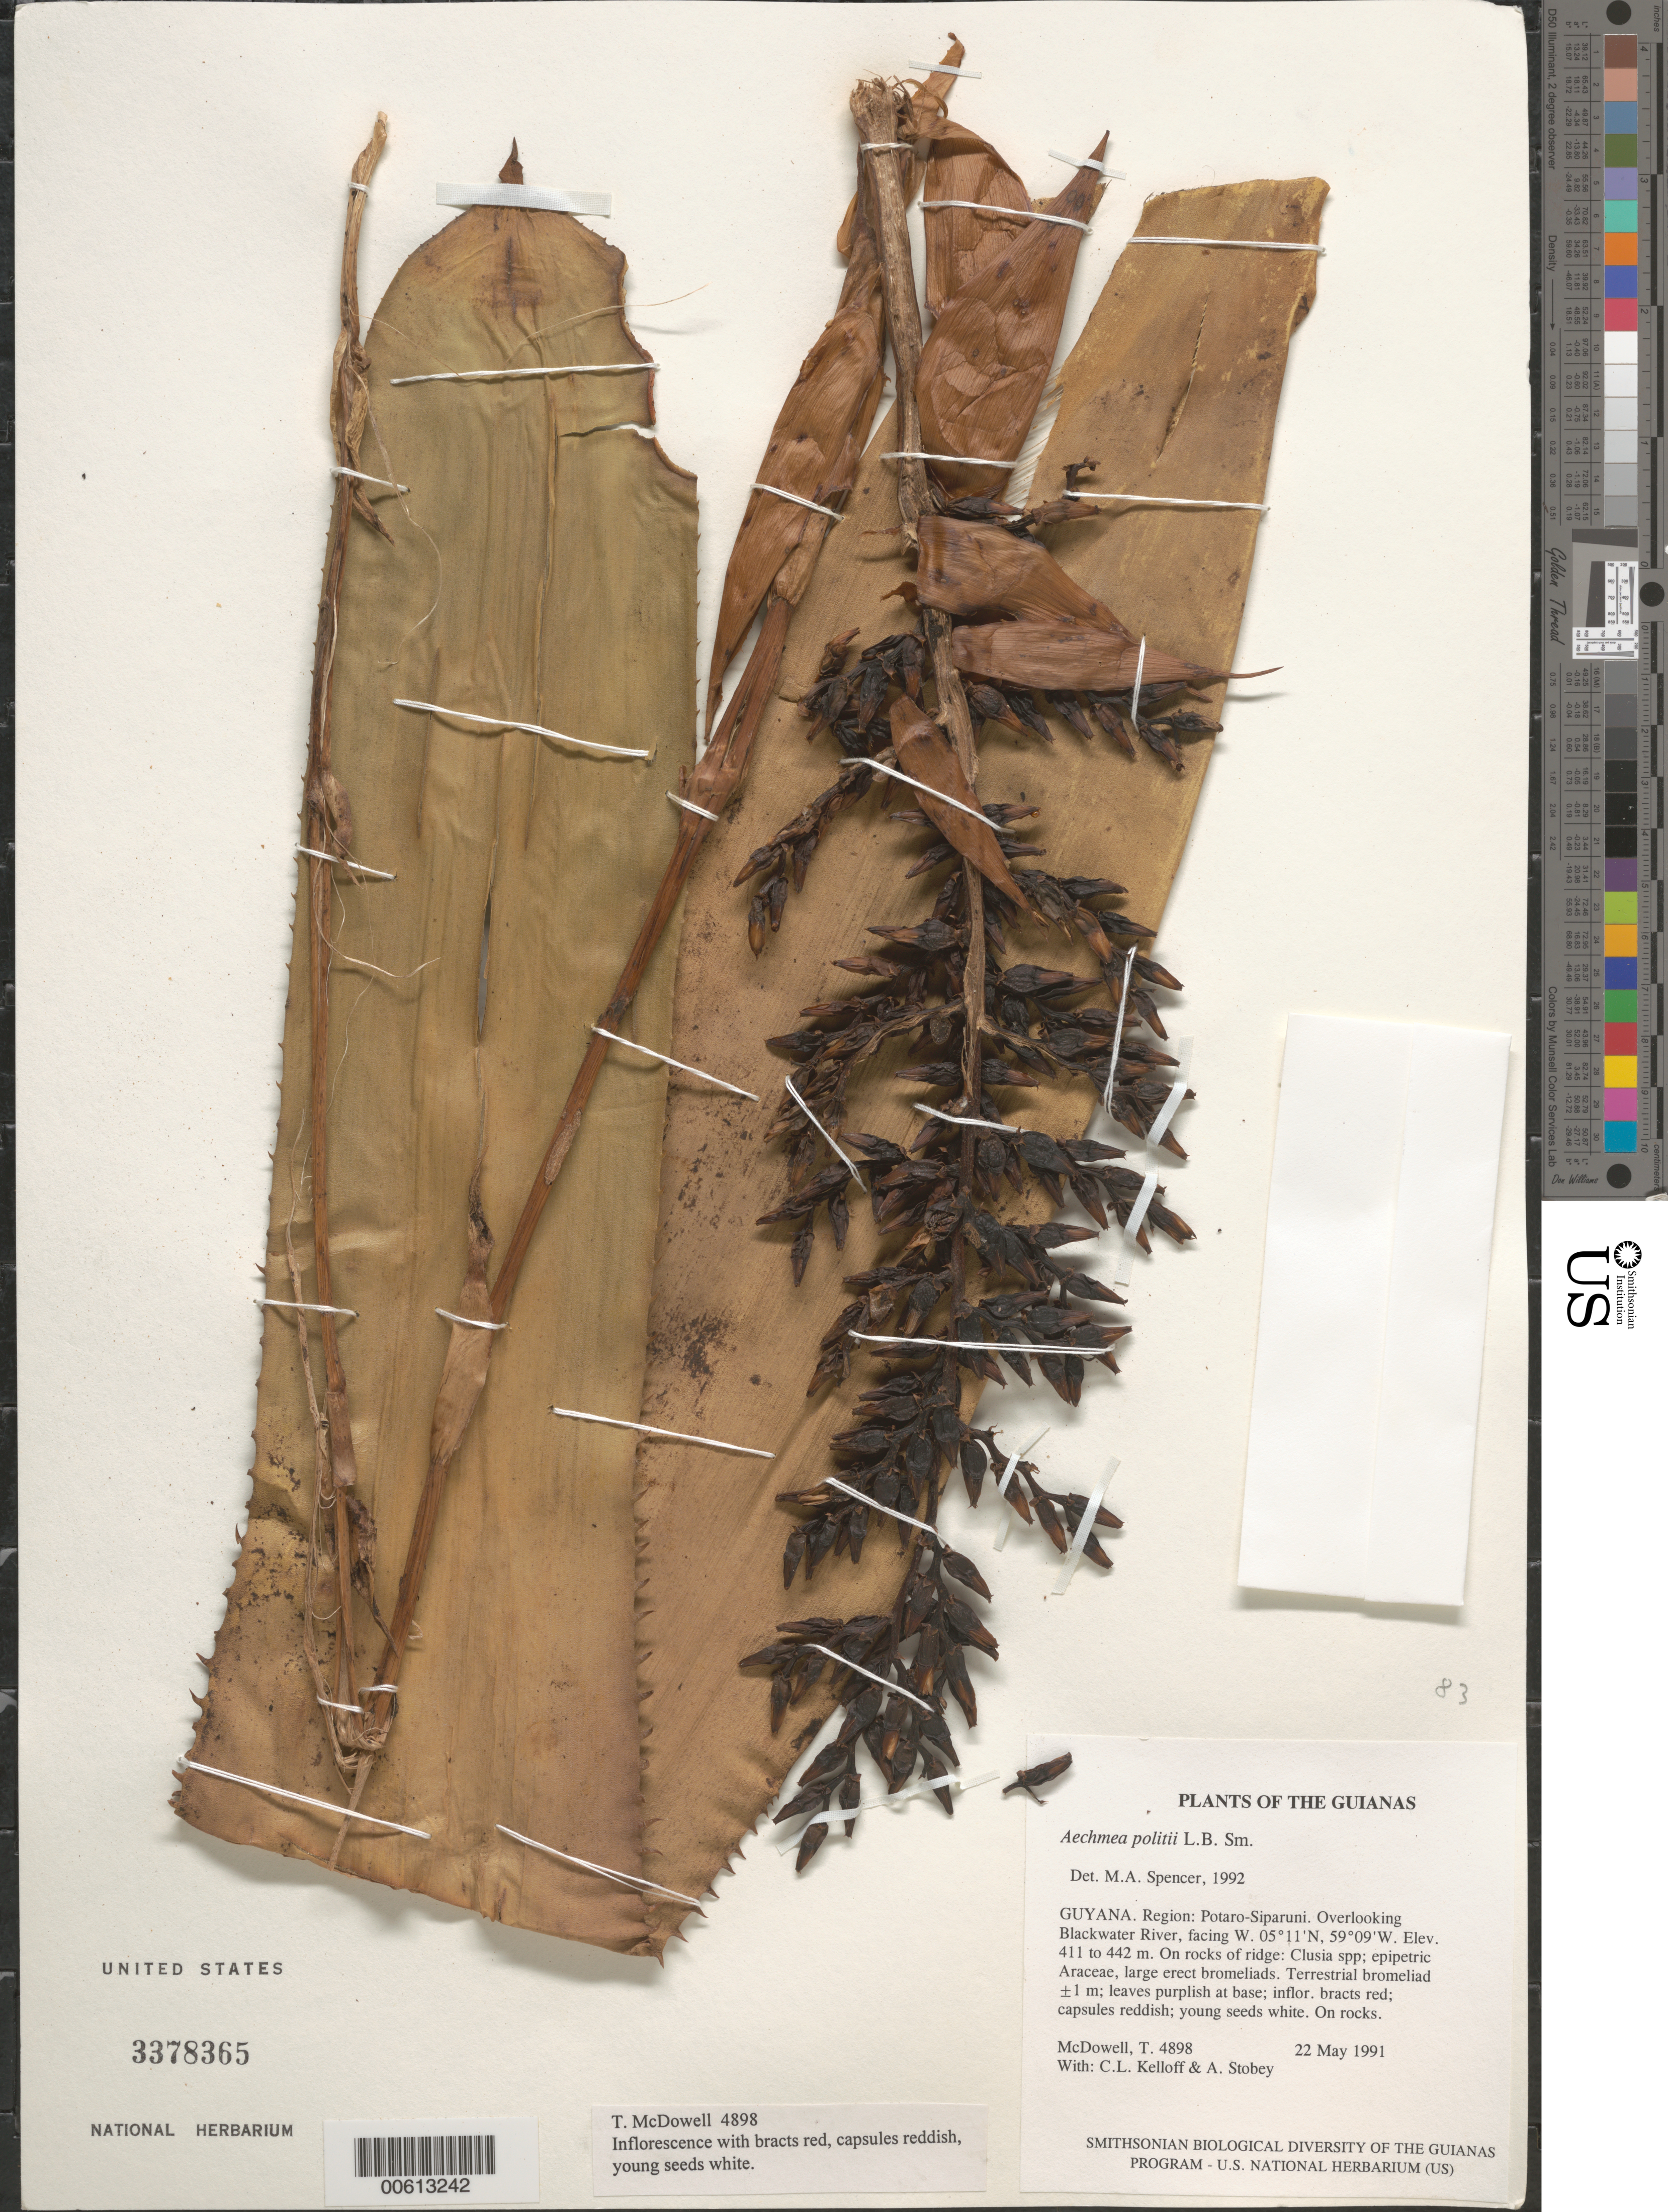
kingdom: Plantae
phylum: Tracheophyta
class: Liliopsida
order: Poales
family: Bromeliaceae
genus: Aechmea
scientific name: Aechmea politii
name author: L.B. Sm.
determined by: Spencer, M. A.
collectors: T. McDowell, C. L. Kelloff & A. Stobey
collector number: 4898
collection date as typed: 22 May 1991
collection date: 1991-05-22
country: Guyana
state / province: Potaro-Siparuni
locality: Overlooking Blackwater River, facing W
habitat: On rocks of ridge: Clusia spp; epipetric Araceae, large erect bromeliads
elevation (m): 411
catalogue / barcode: US 3378365